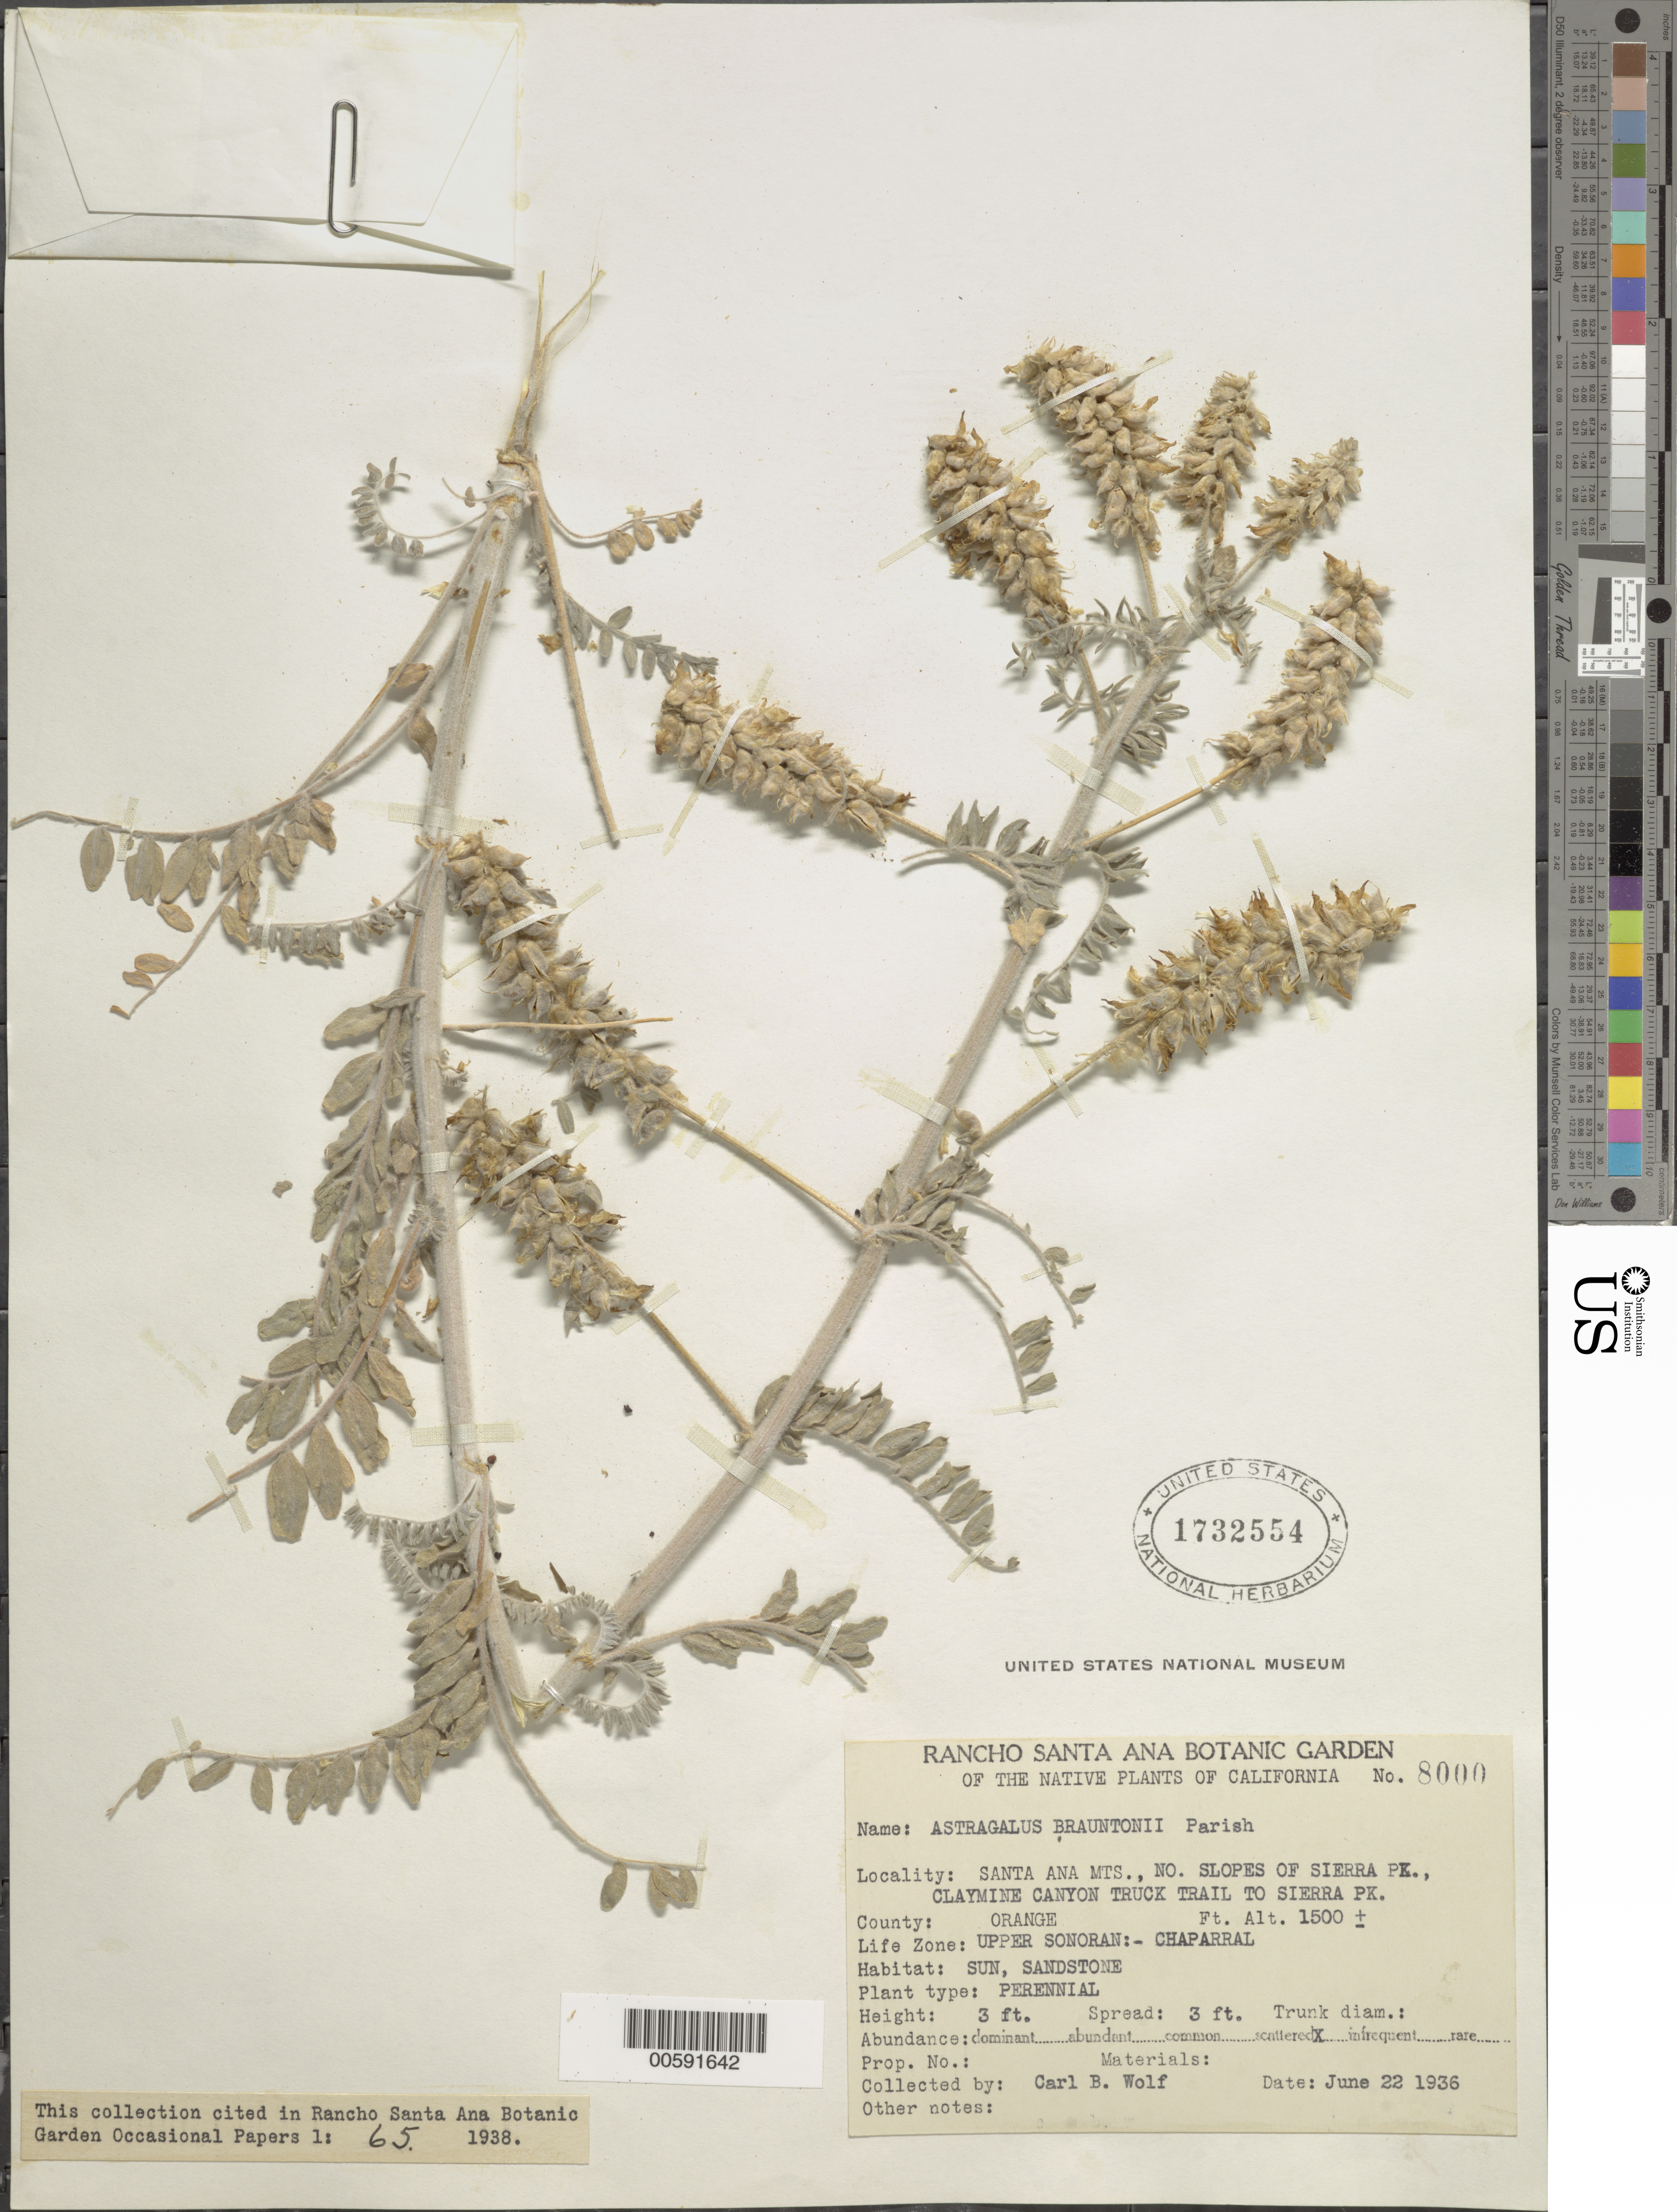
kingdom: Plantae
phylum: Tracheophyta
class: Magnoliopsida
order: Fabales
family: Fabaceae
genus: Astragalus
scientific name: Astragalus brauntonii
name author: Parish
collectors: C. B. Wolf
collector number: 8000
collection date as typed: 22 Jun 1936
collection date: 1936-06-22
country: United States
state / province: California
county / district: Orange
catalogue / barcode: US 1732554